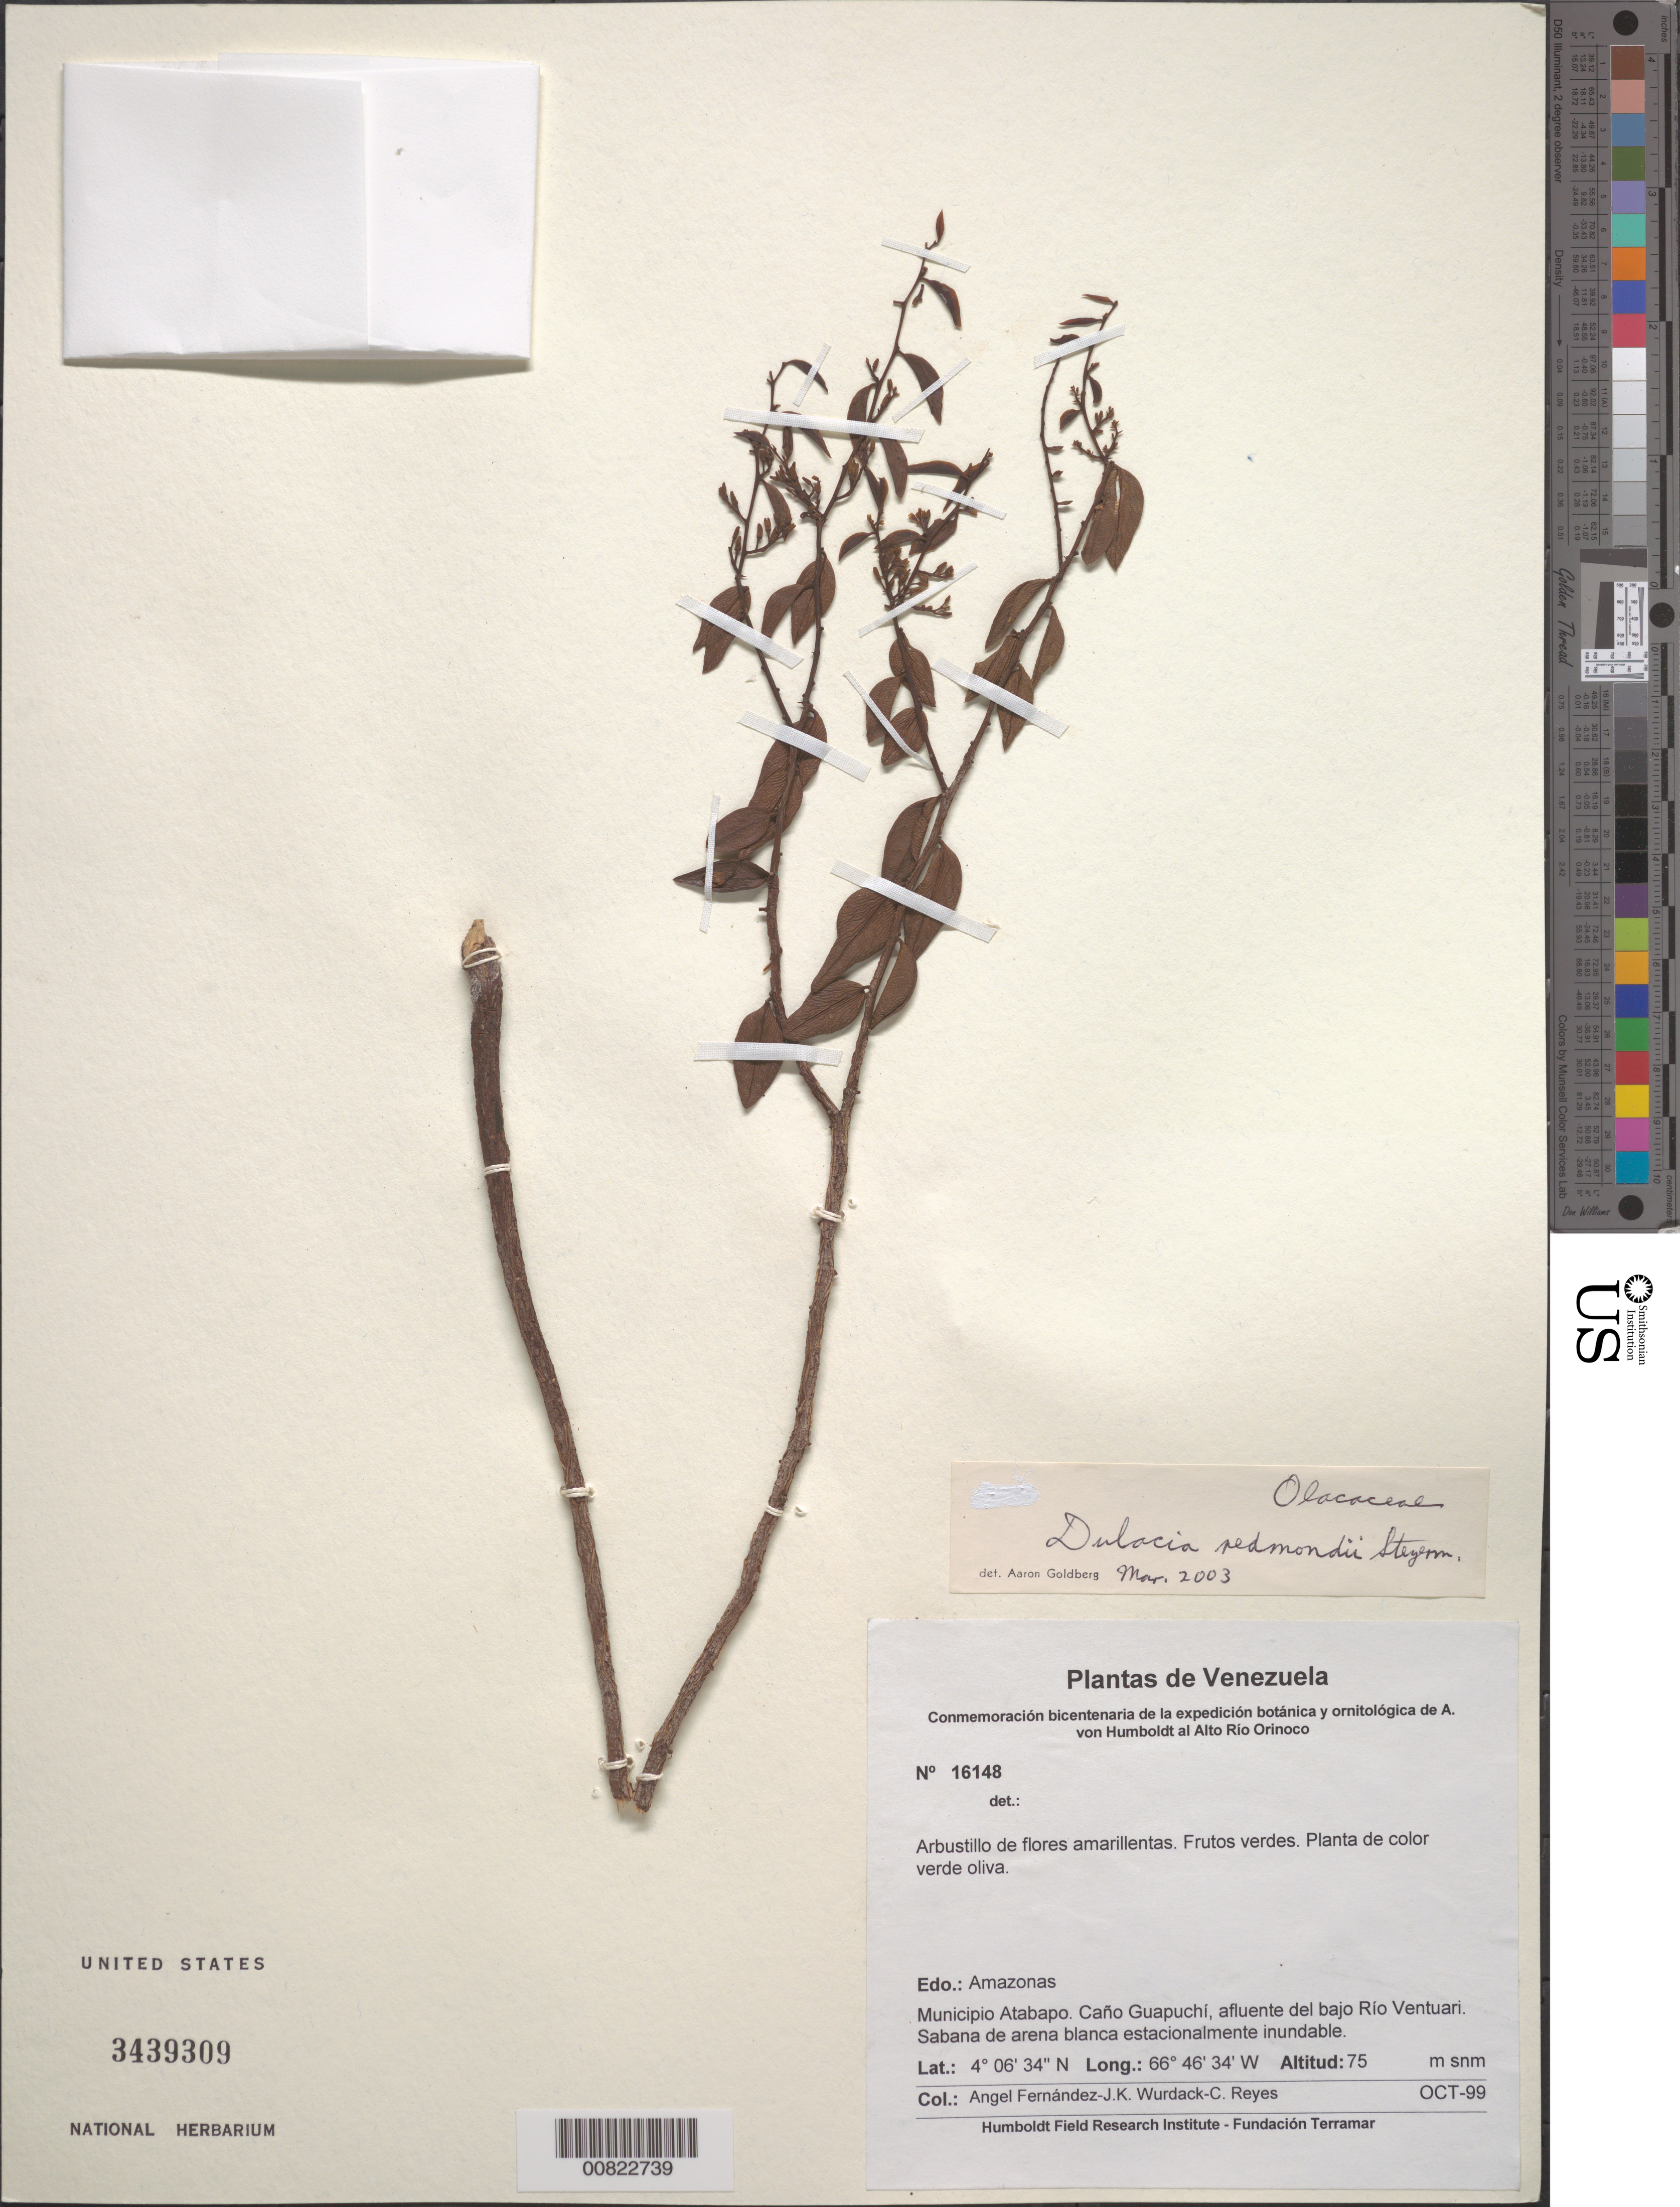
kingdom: Plantae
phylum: Tracheophyta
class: Magnoliopsida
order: Santalales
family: Olacaceae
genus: Dulacia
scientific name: Dulacia redmondii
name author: Steyerm.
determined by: Goldberg, Aaron, (US), NMNH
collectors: A. Fernández, K. Wurdack & C. Reyes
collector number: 16148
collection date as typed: Oct-99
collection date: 1999-10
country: Venezuela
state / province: Amazonas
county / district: Atabapo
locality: Caño Guapuchi, affluente del bajo Río Ventuari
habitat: Sabana de arena blanca estacionalmente inundable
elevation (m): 75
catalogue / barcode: US 3439309